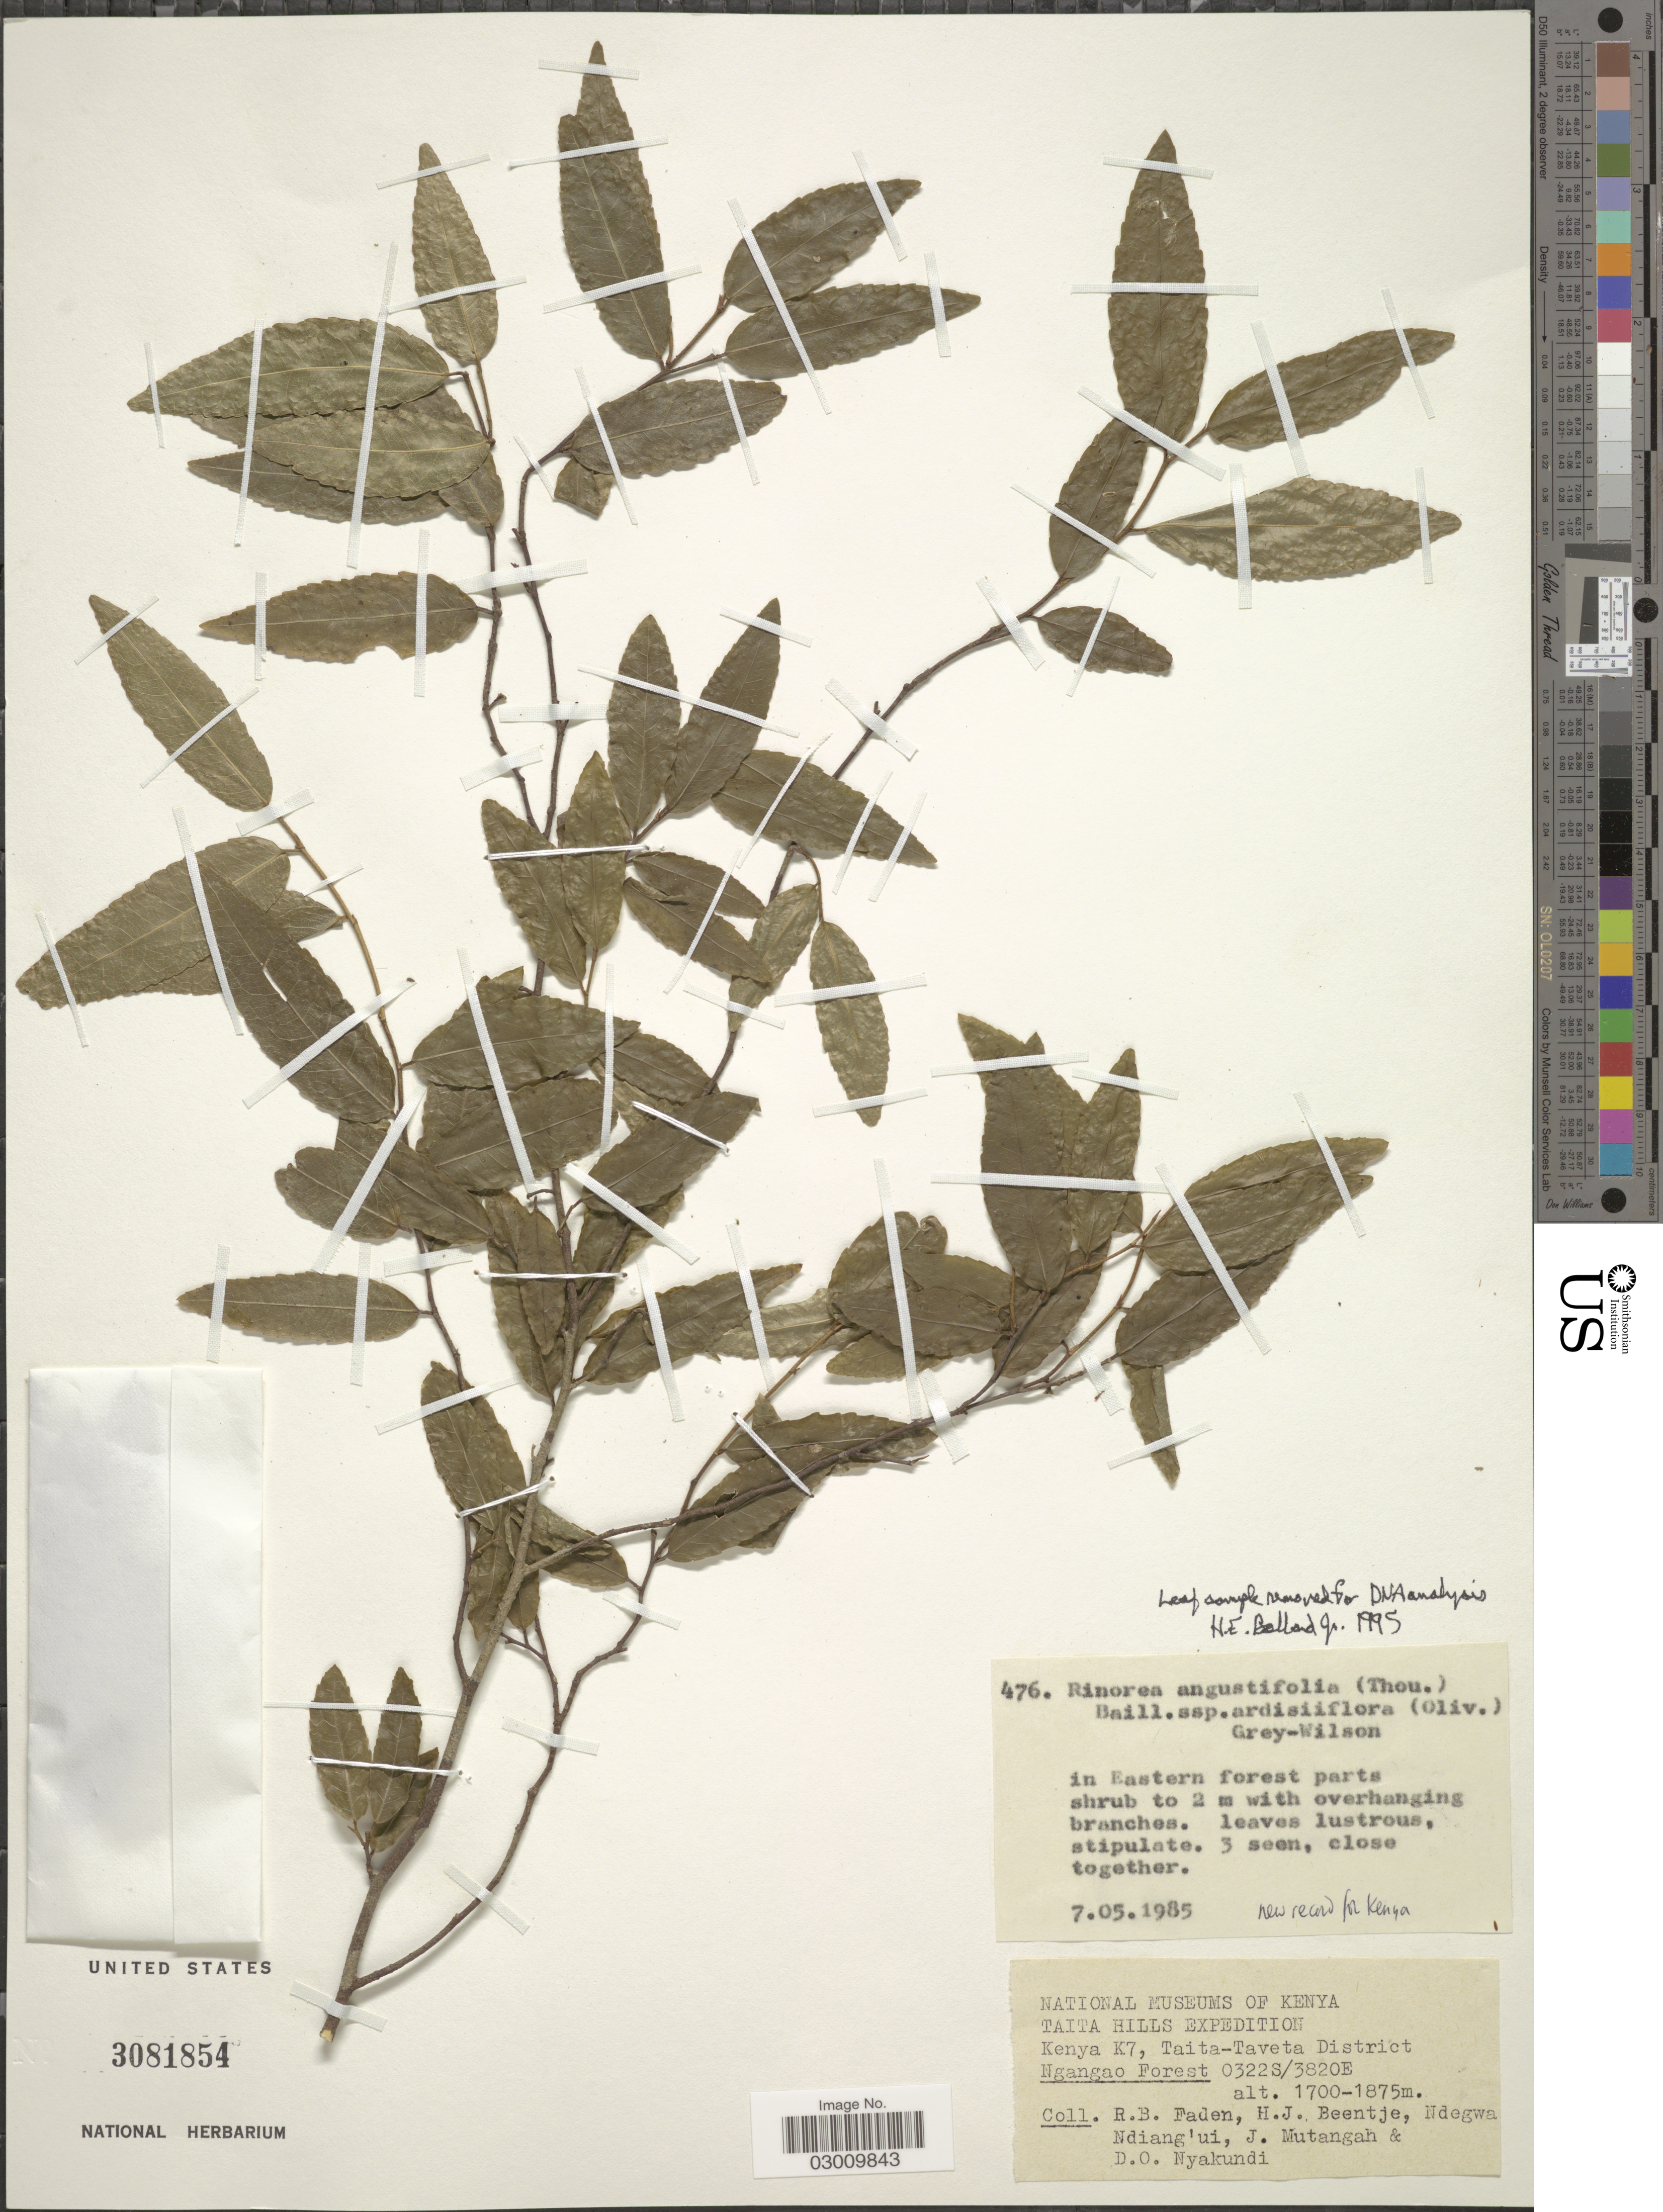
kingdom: Plantae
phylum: Tracheophyta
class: Magnoliopsida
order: Malpighiales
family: Violaceae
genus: Rinorea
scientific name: Rinorea angustifolia subsp. ardisiiflora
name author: (Welw. ex Oliv.) Grey-Wilson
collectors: R. B. Faden, H. J. Beentje, Ndegwa Ndiang'ui, J. Mutangah & D. Nyakundi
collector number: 476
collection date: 1985-05-07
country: Kenya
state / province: Taita Taveta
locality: K7, Taita-Taveta District. Ngangao Forest. Taita Hills.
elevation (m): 1700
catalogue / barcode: US 3081854